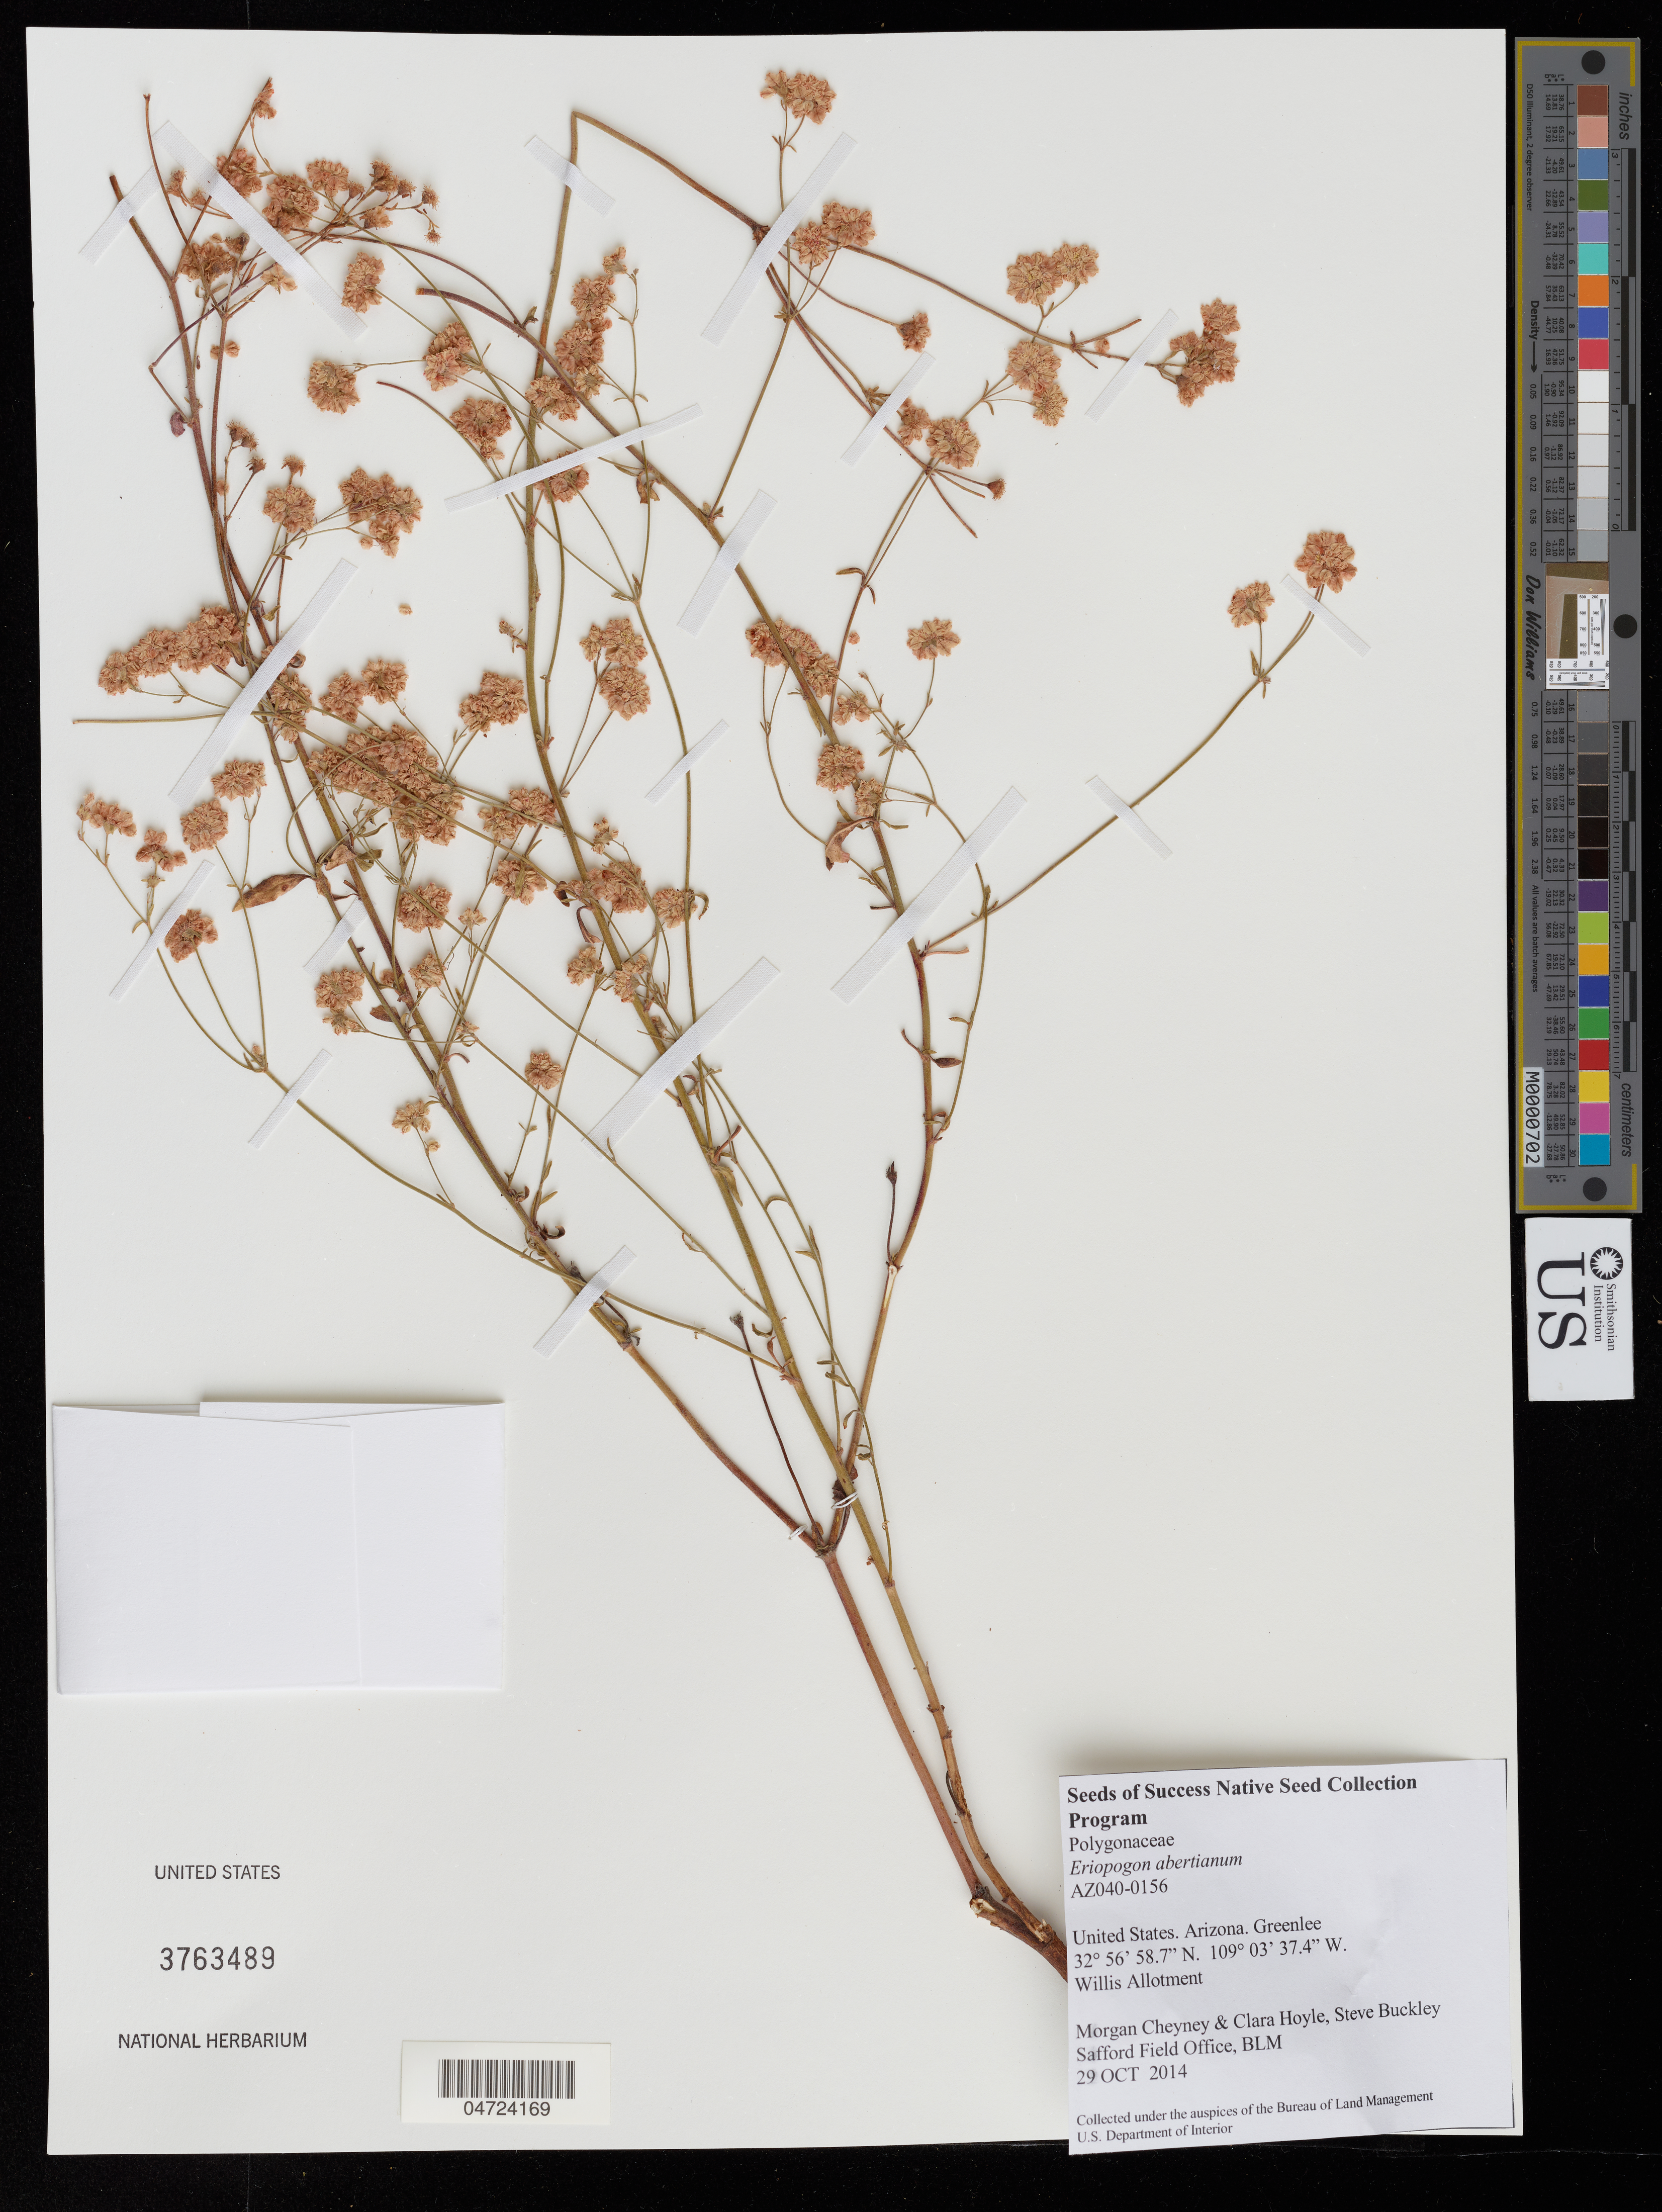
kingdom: Plantae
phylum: Tracheophyta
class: Magnoliopsida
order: Caryophyllales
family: Polygonaceae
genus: Eriogonum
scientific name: Eriogonum abertianum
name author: Torr.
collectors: M. Cheyney, C. Hoyle & S. Buckley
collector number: AZ040-0156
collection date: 2014-10-29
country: United States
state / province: Arizona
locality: Greenlee. Willis Allotment.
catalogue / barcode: US 3763489